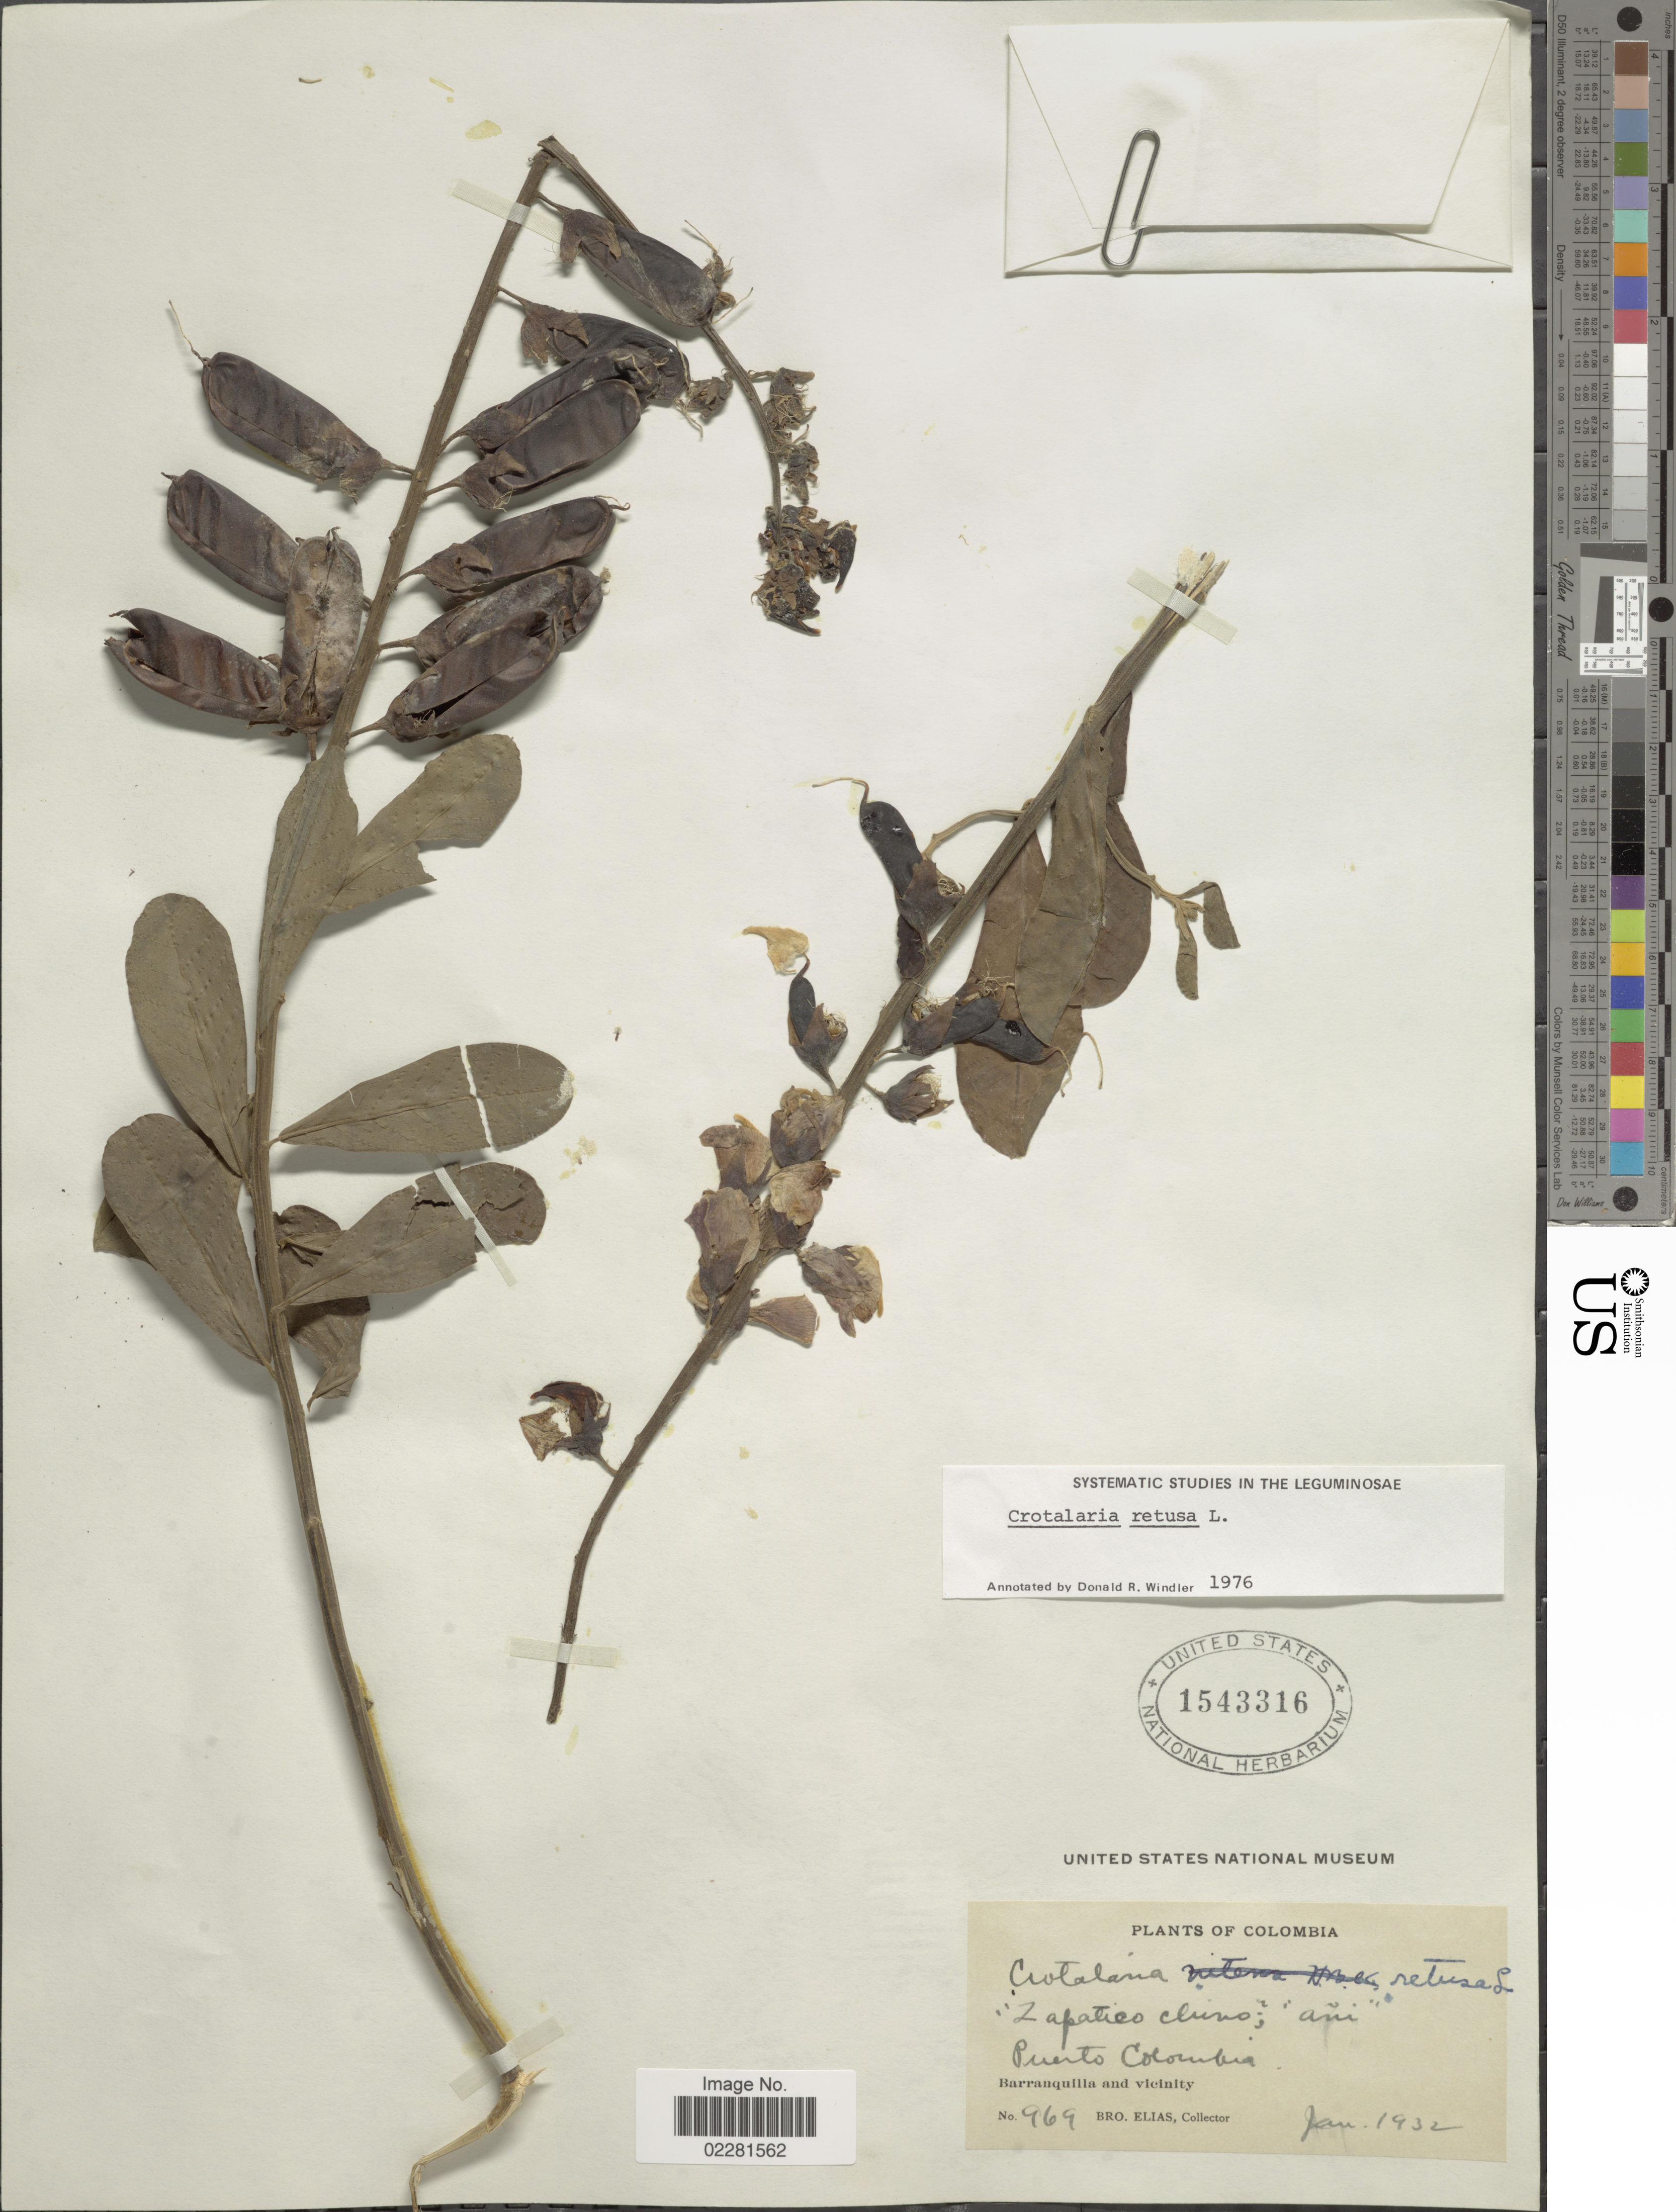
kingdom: Plantae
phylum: Tracheophyta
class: Magnoliopsida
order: Fabales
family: Fabaceae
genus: Crotalaria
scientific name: Crotalaria retusa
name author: L.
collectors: Bro. Elias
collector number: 969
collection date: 1932-01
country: Colombia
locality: Puerto Colombia, Barranquilla and Vicinity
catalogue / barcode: US 1543316